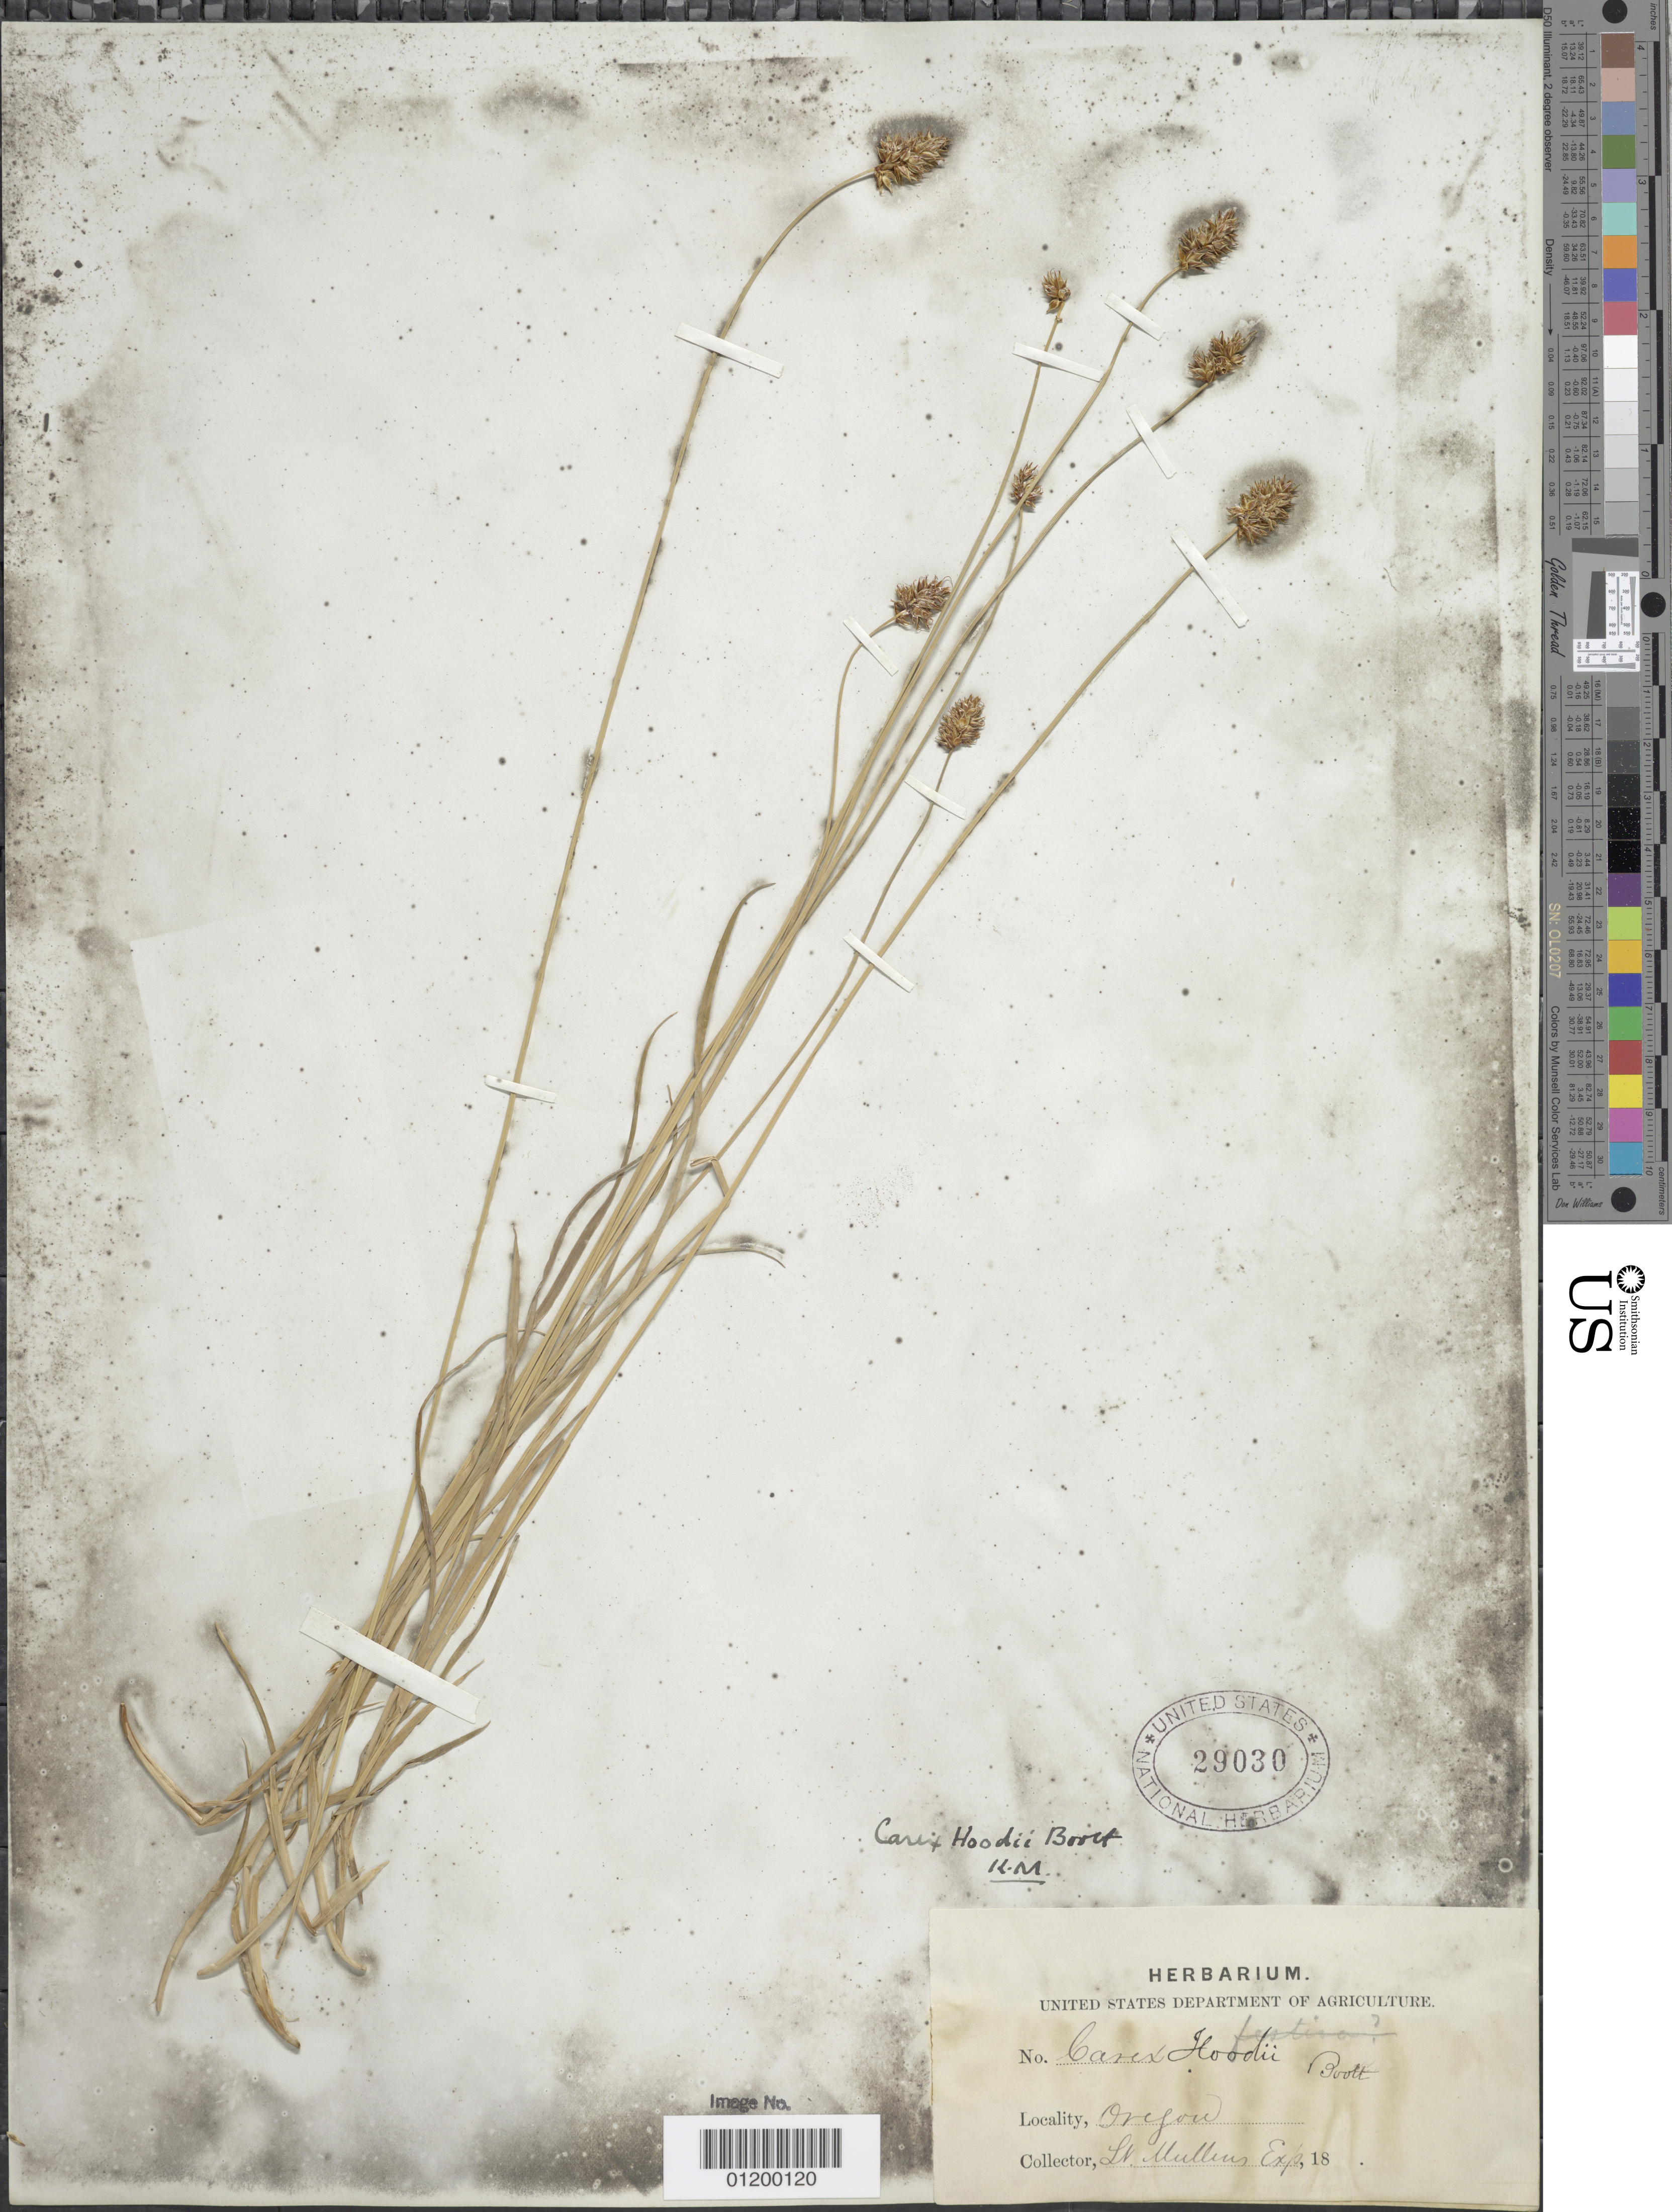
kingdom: Plantae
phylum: Tracheophyta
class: Liliopsida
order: Poales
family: Cyperaceae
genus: Carex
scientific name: Carex hoodii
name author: Boott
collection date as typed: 18--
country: United States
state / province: Oregon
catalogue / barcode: US 29030